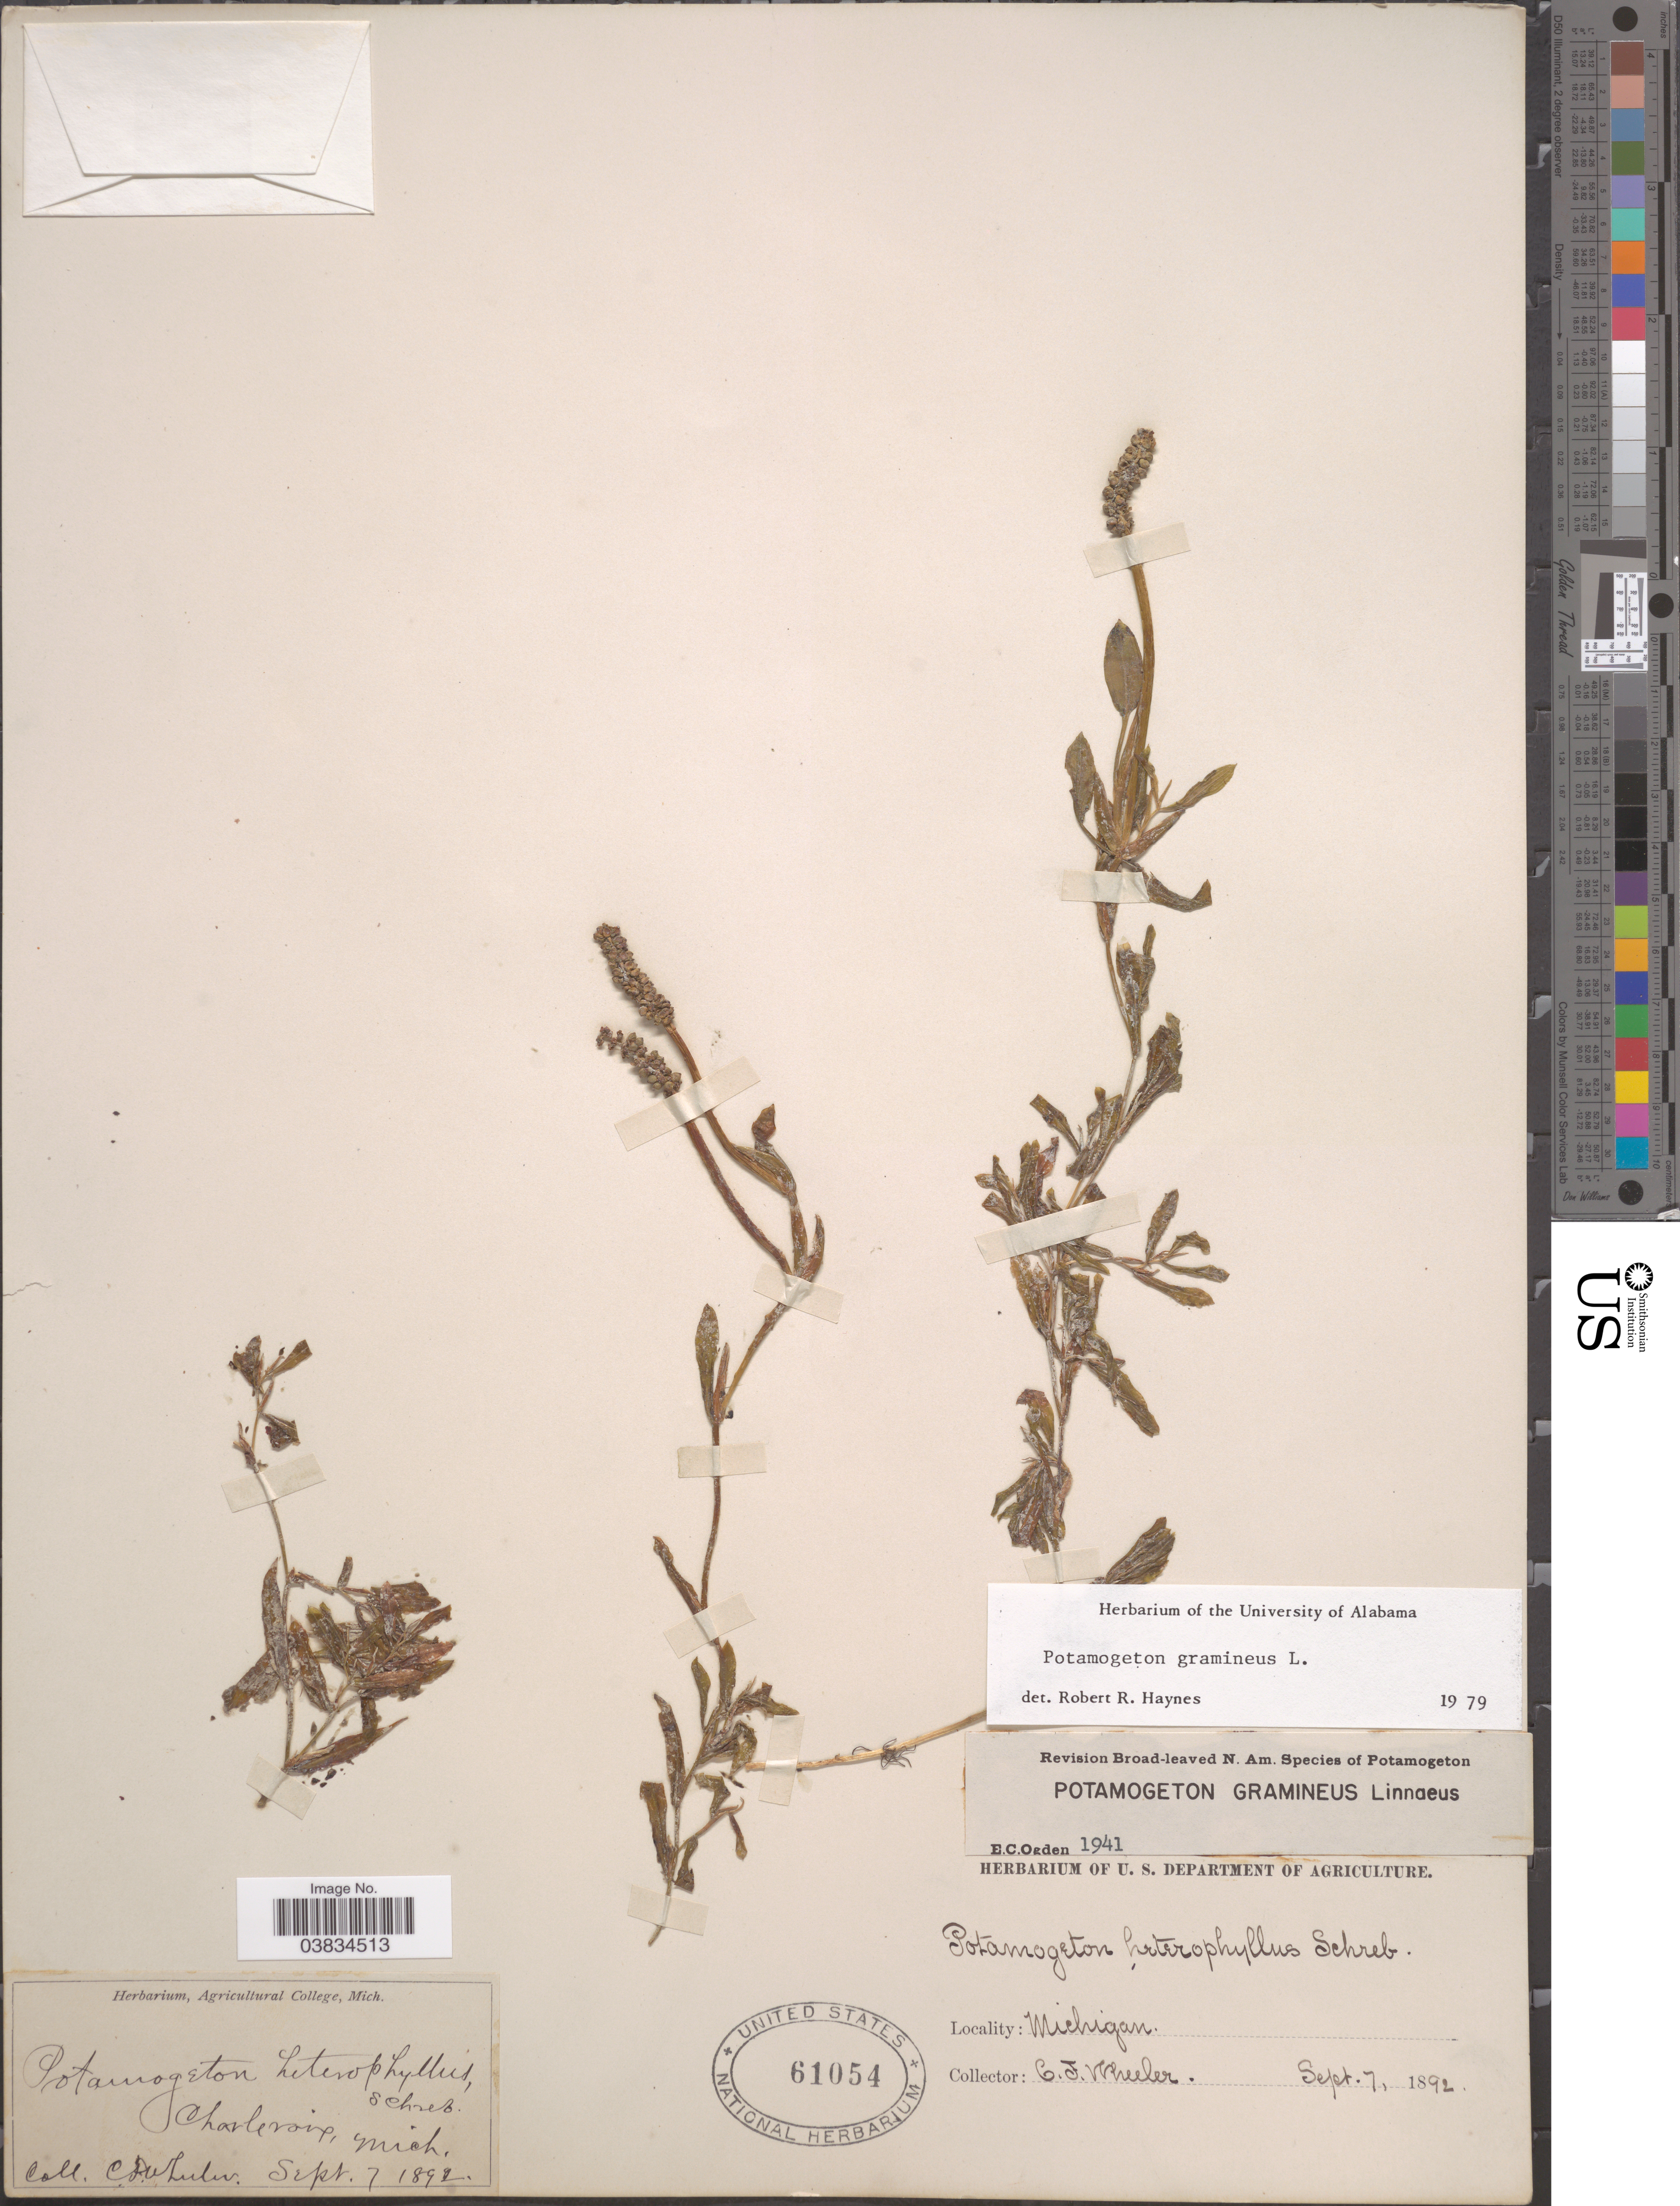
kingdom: Plantae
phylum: Tracheophyta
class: Liliopsida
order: Alismatales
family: Potamogetonaceae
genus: Potamogeton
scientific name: Potamogeton gramineus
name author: L.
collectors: C. Wheeler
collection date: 1892-09-07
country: United States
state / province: Michigan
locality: Charlevoix.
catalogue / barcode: US 61054